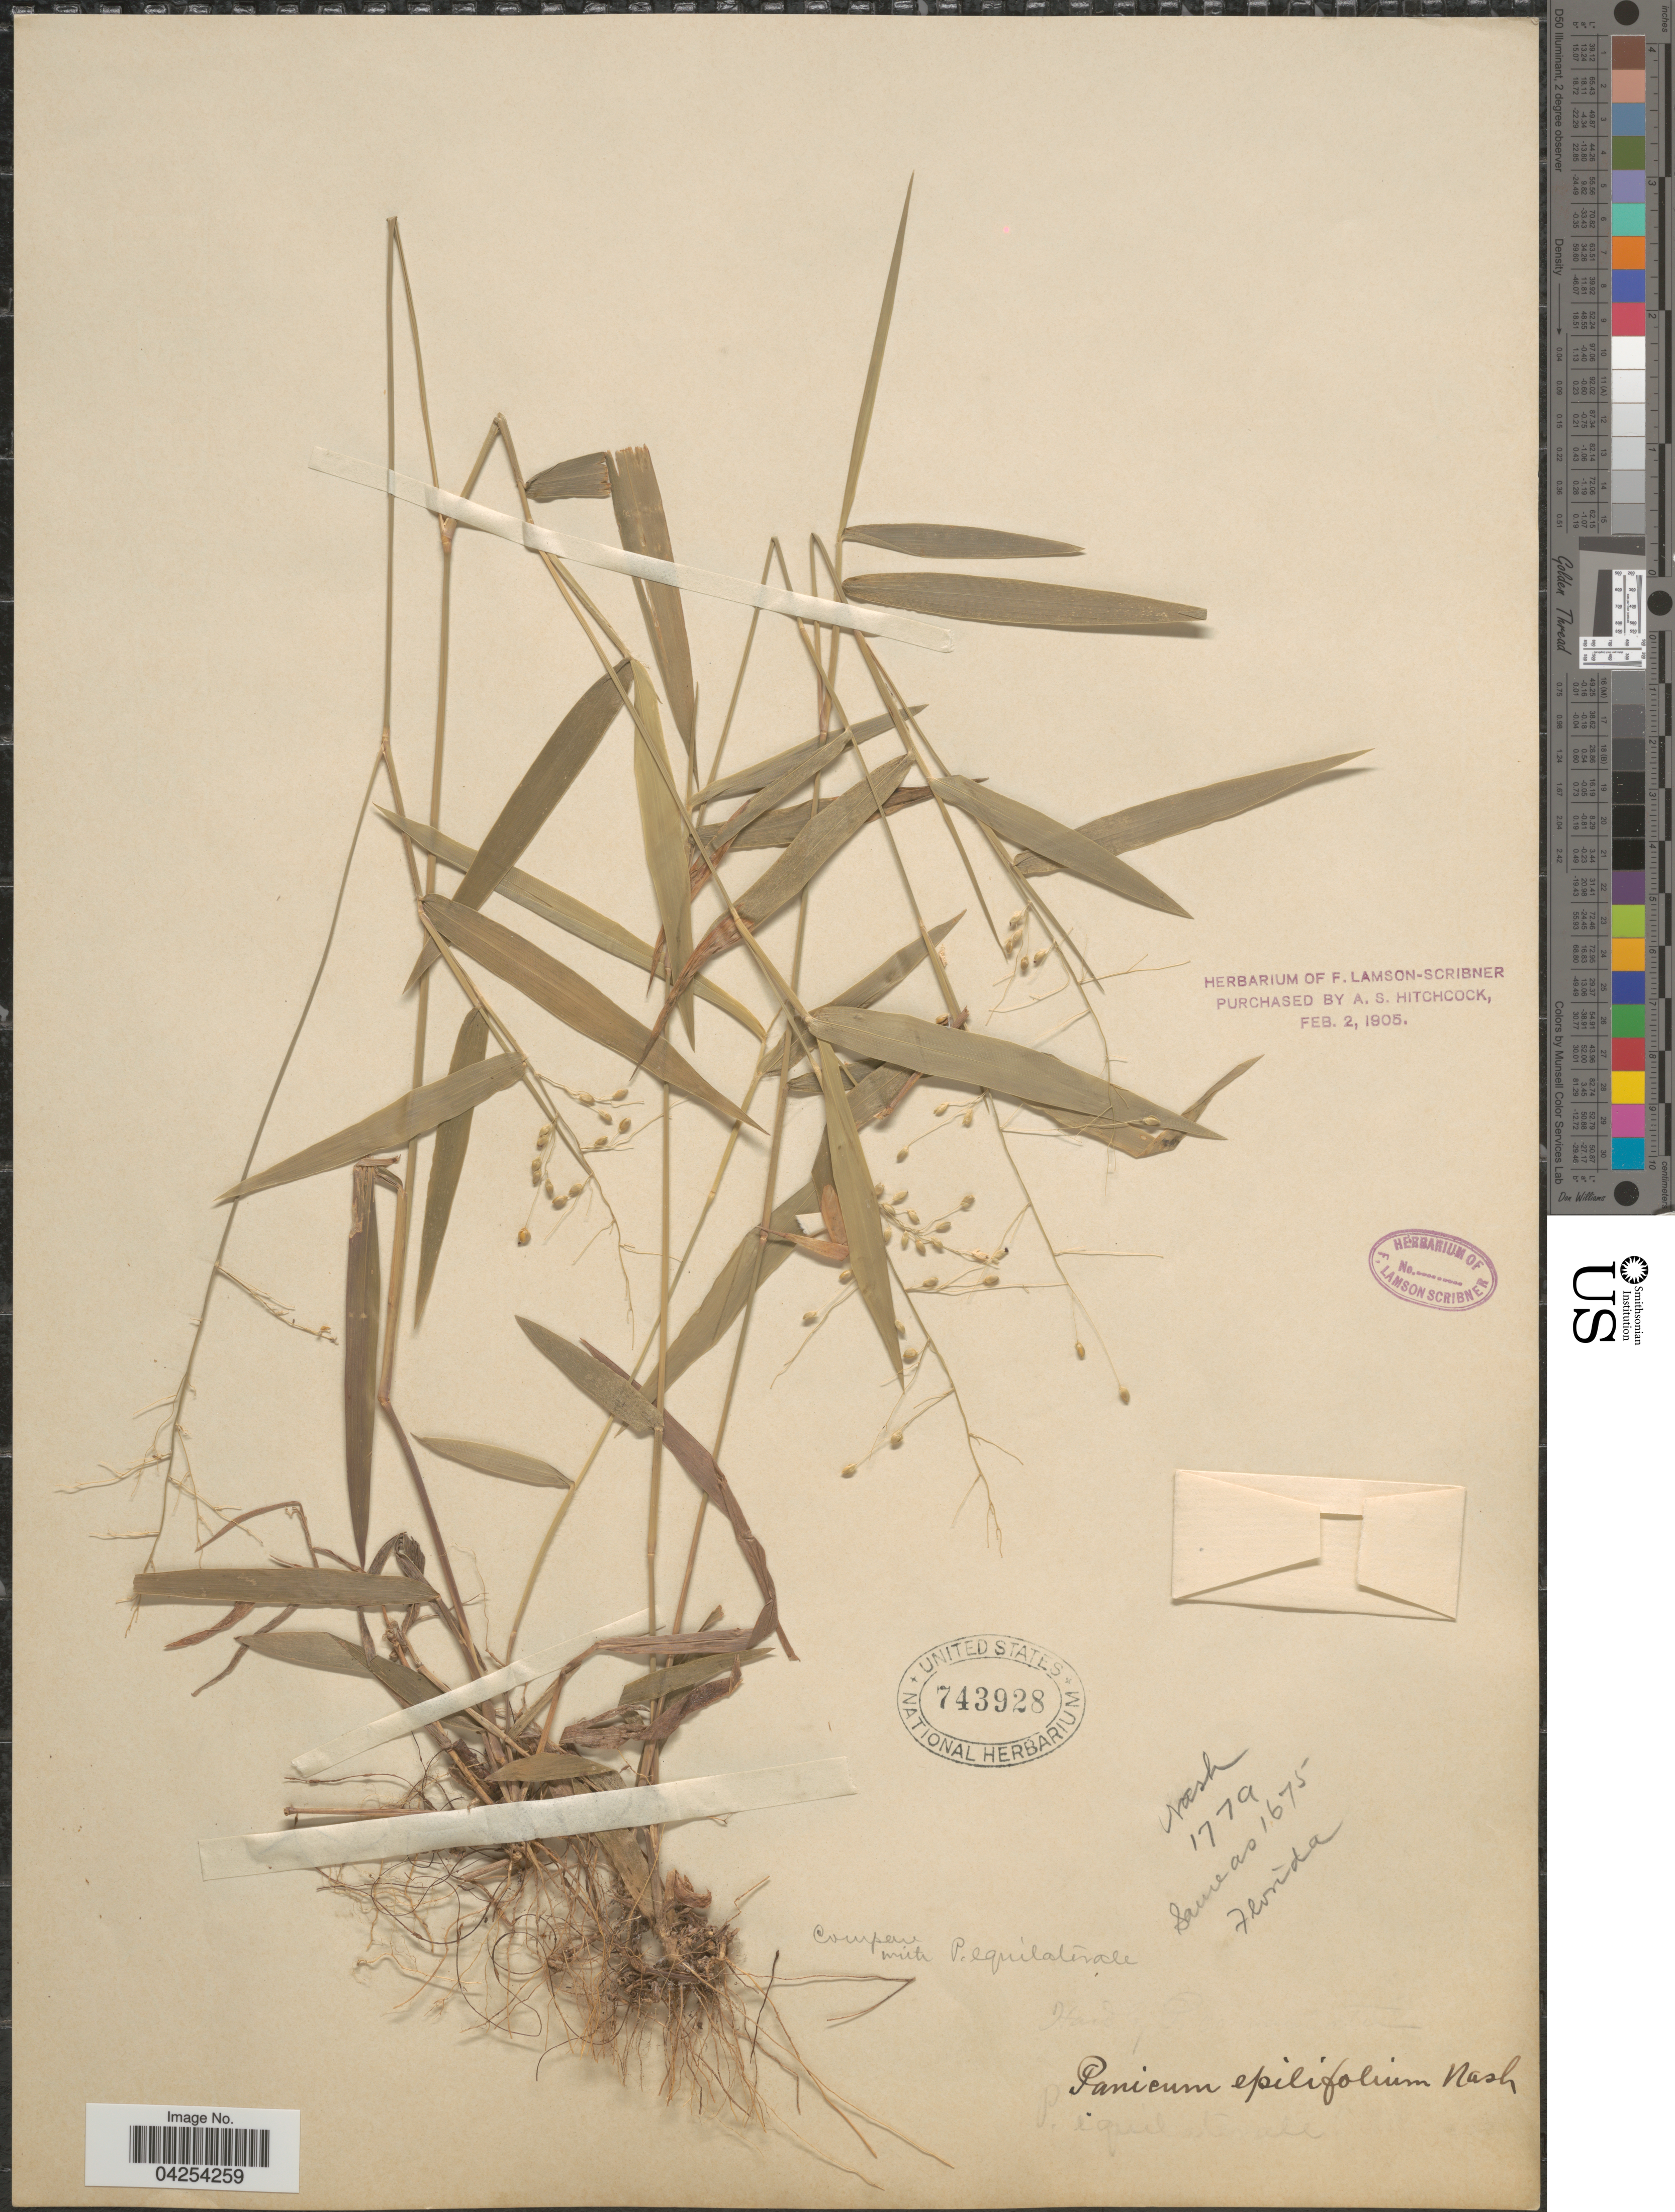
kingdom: Plantae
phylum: Tracheophyta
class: Liliopsida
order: Poales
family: Poaceae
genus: Dichanthelium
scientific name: Dichanthelium commutatum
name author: (Schult.) Gould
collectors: -- Nash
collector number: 177a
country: United States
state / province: Florida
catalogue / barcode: US 743928